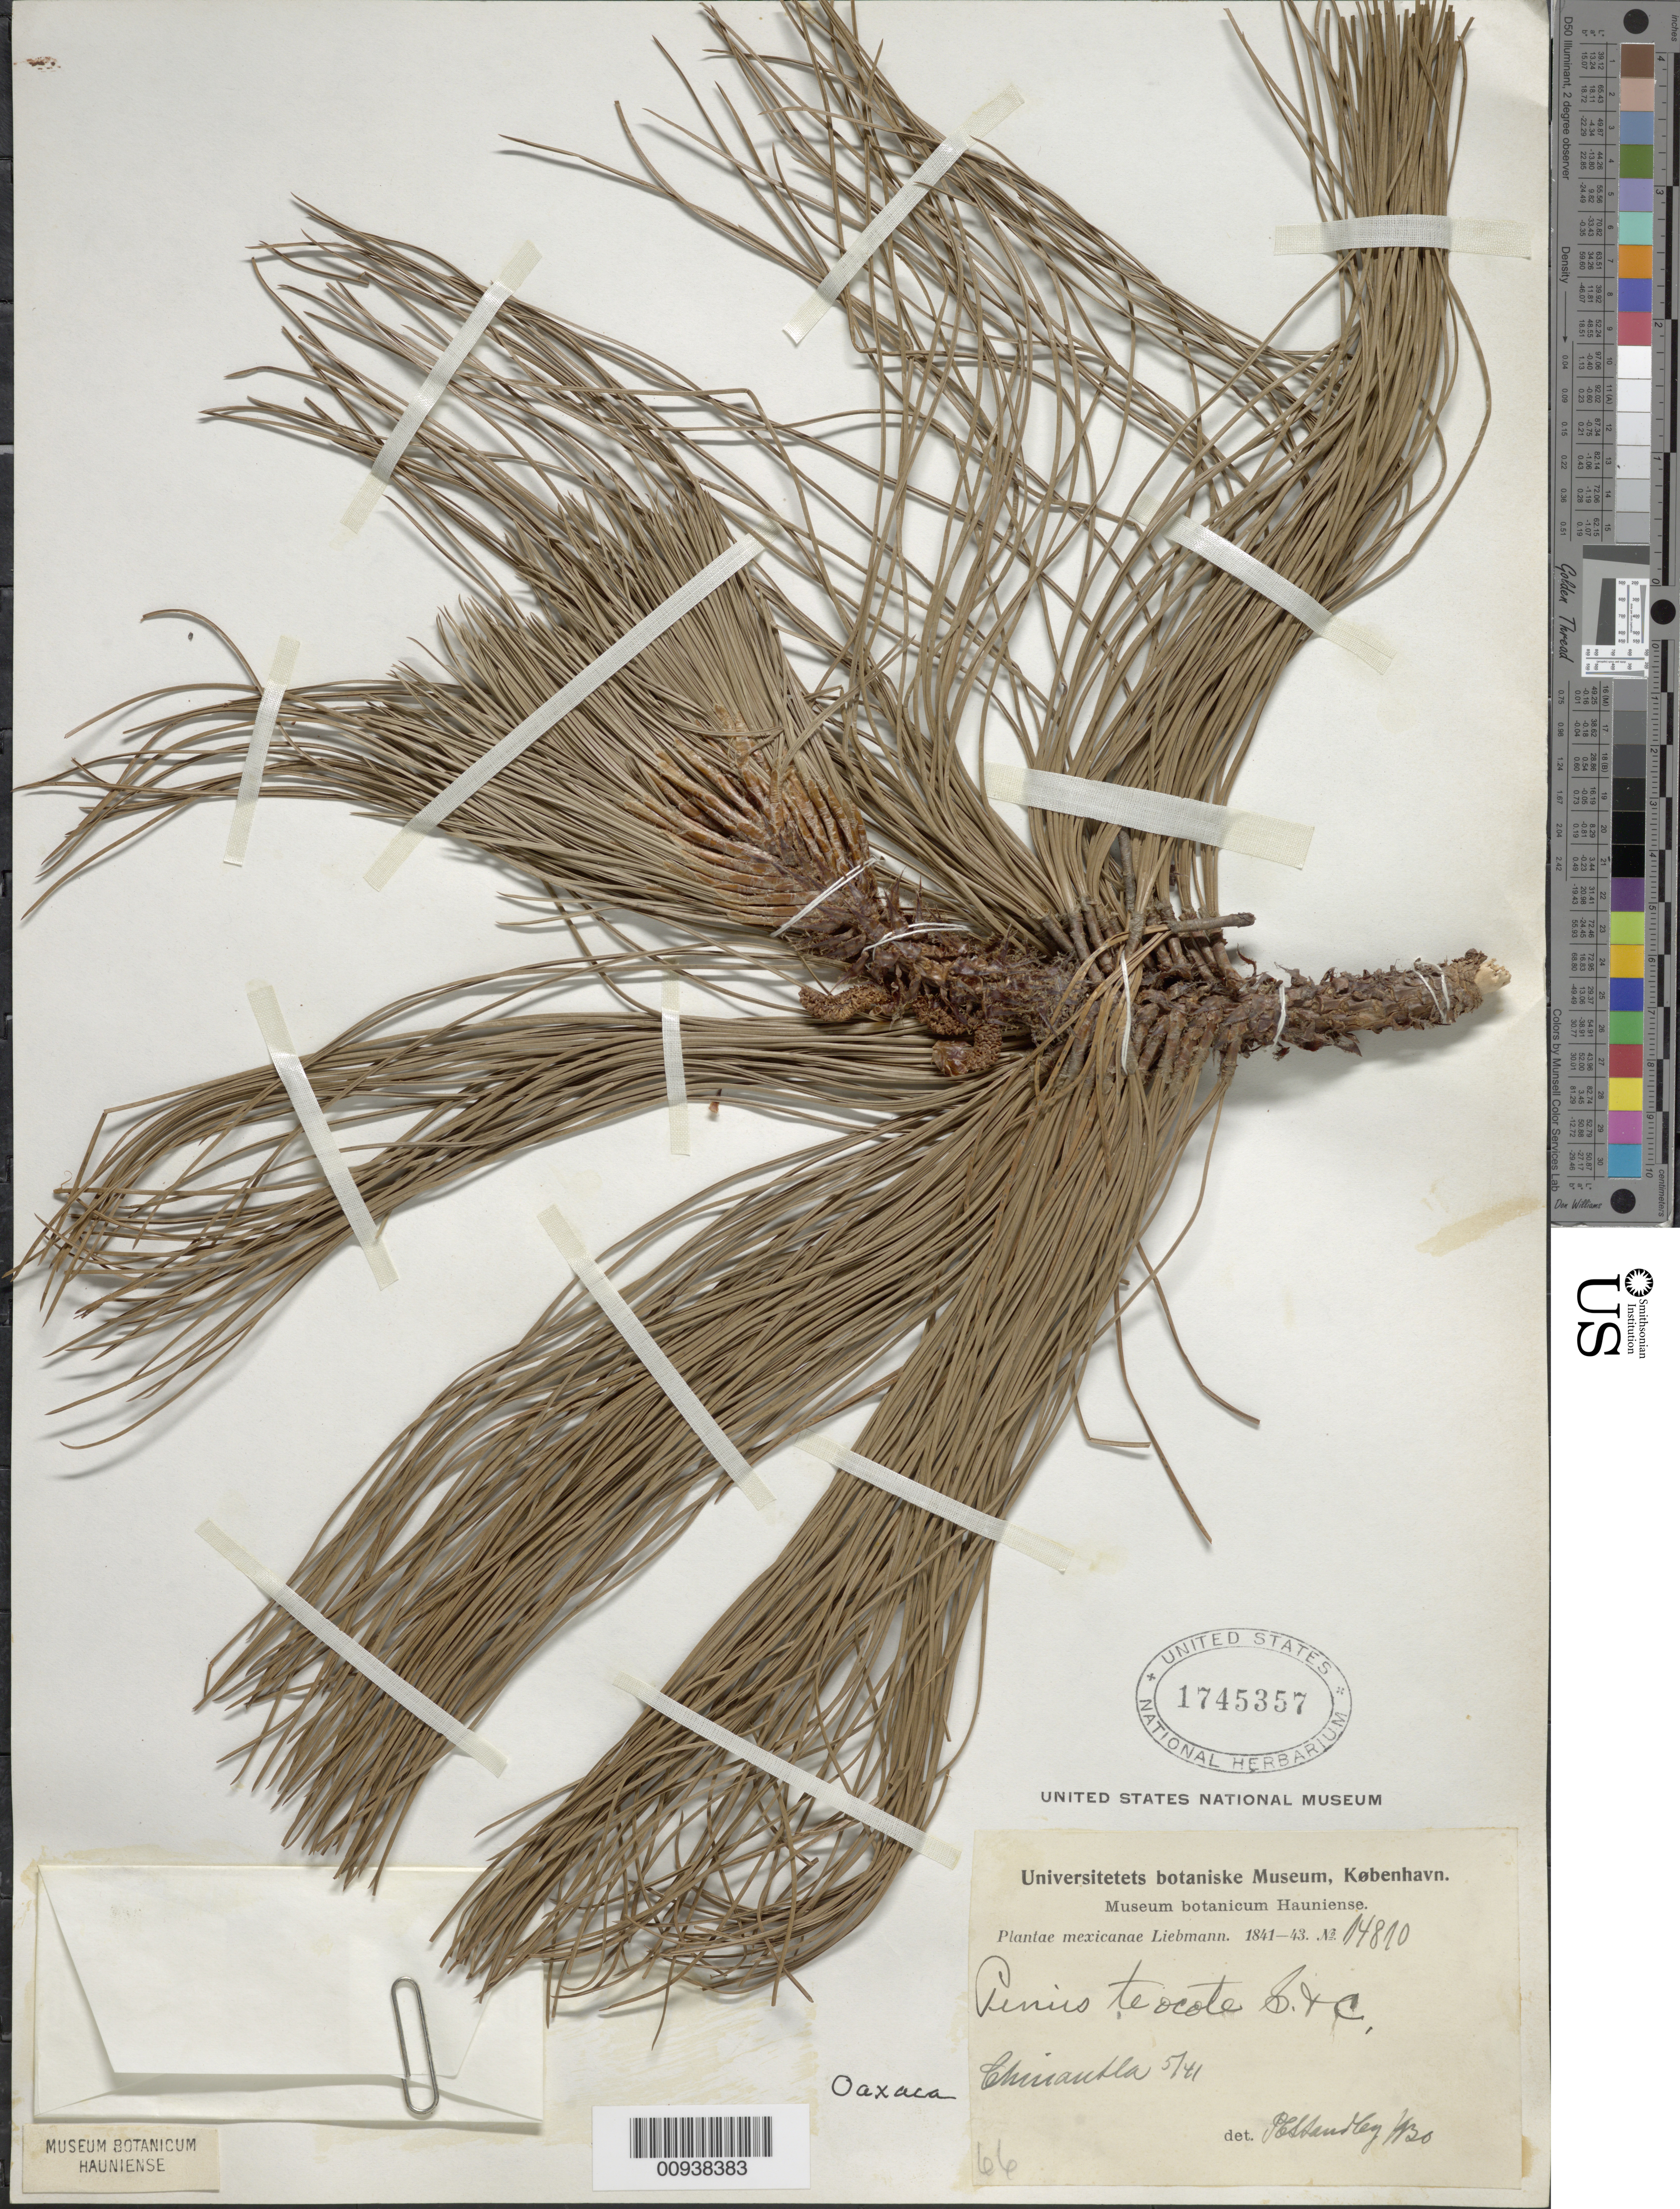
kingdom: Plantae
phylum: Tracheophyta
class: Pinopsida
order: Pinales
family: Pinaceae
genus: Pinus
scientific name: Pinus teocote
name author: Schltdl. & Cham.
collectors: F. M. Liebmann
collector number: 14810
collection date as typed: May 1841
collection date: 1841-05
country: Mexico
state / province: Oaxaca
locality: Chinantla.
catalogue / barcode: US 1745357